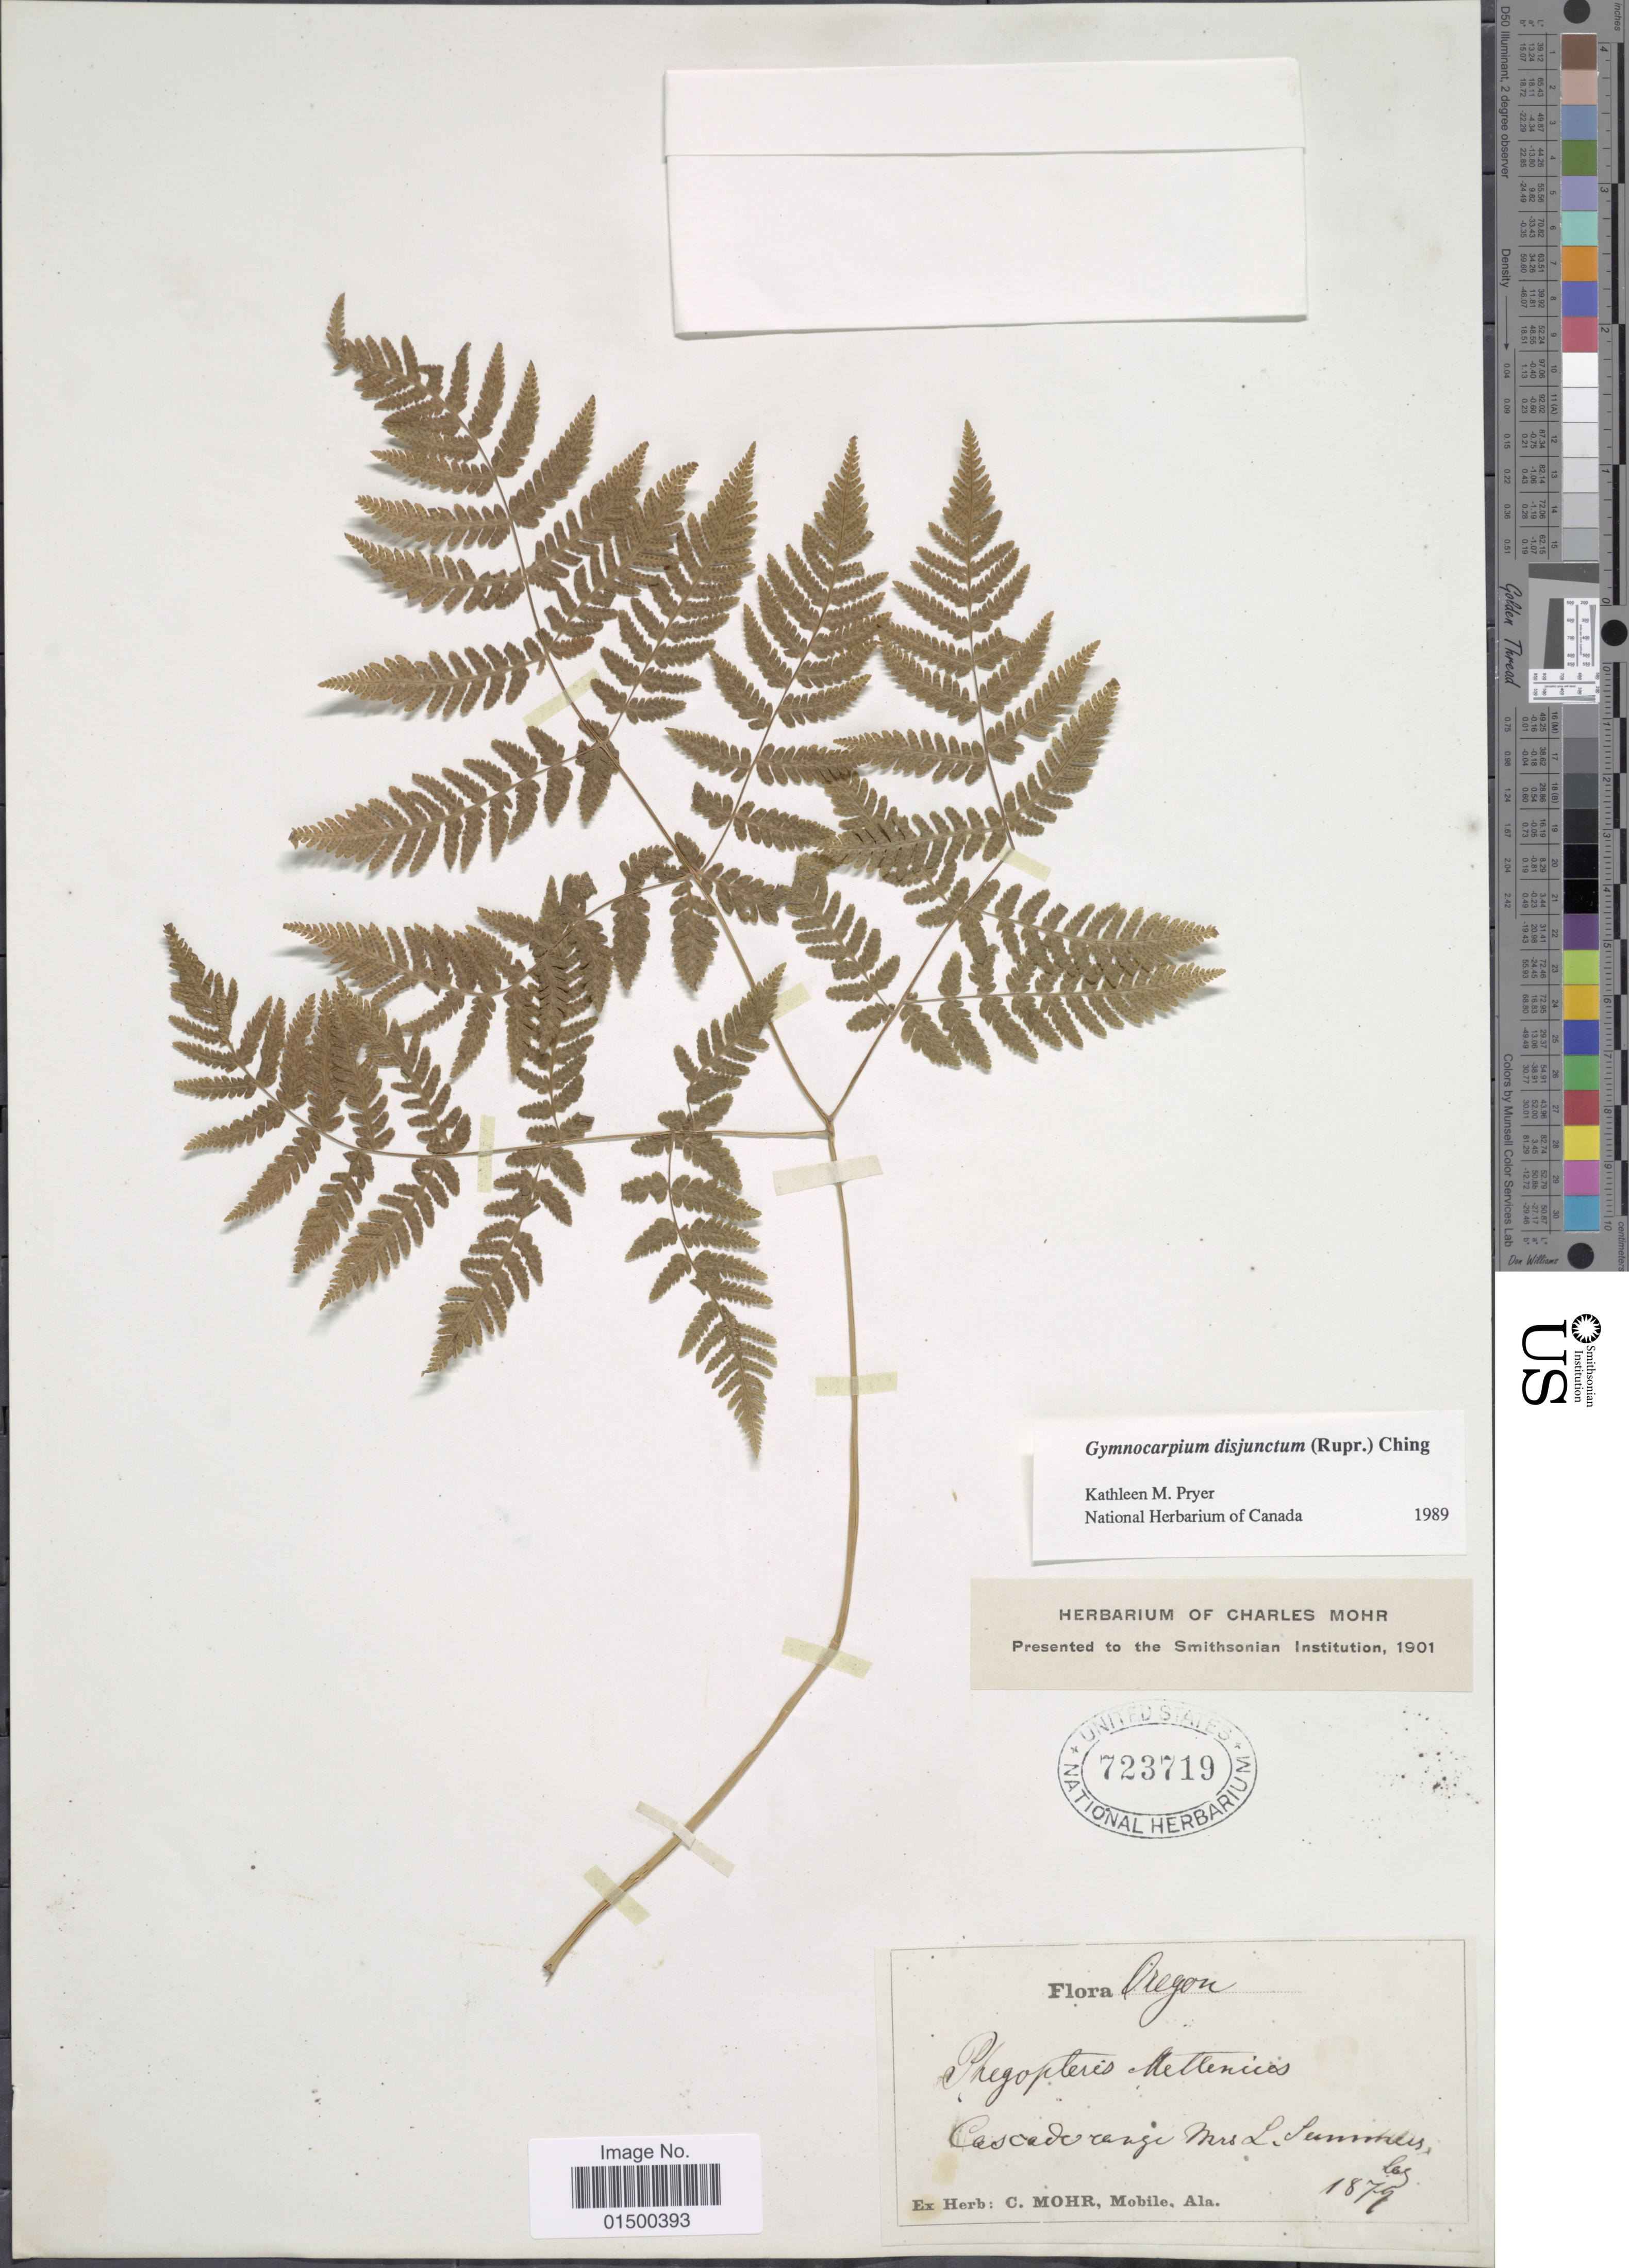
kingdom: Plantae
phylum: Tracheophyta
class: Polypodiopsida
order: Polypodiales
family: Cystopteridaceae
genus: Gymnocarpium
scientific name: Gymnocarpium disjunctum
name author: (Rupr.) Ching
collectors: L. Summers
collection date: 1879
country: United States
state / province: Oregon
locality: Cascade Range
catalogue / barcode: US 723719